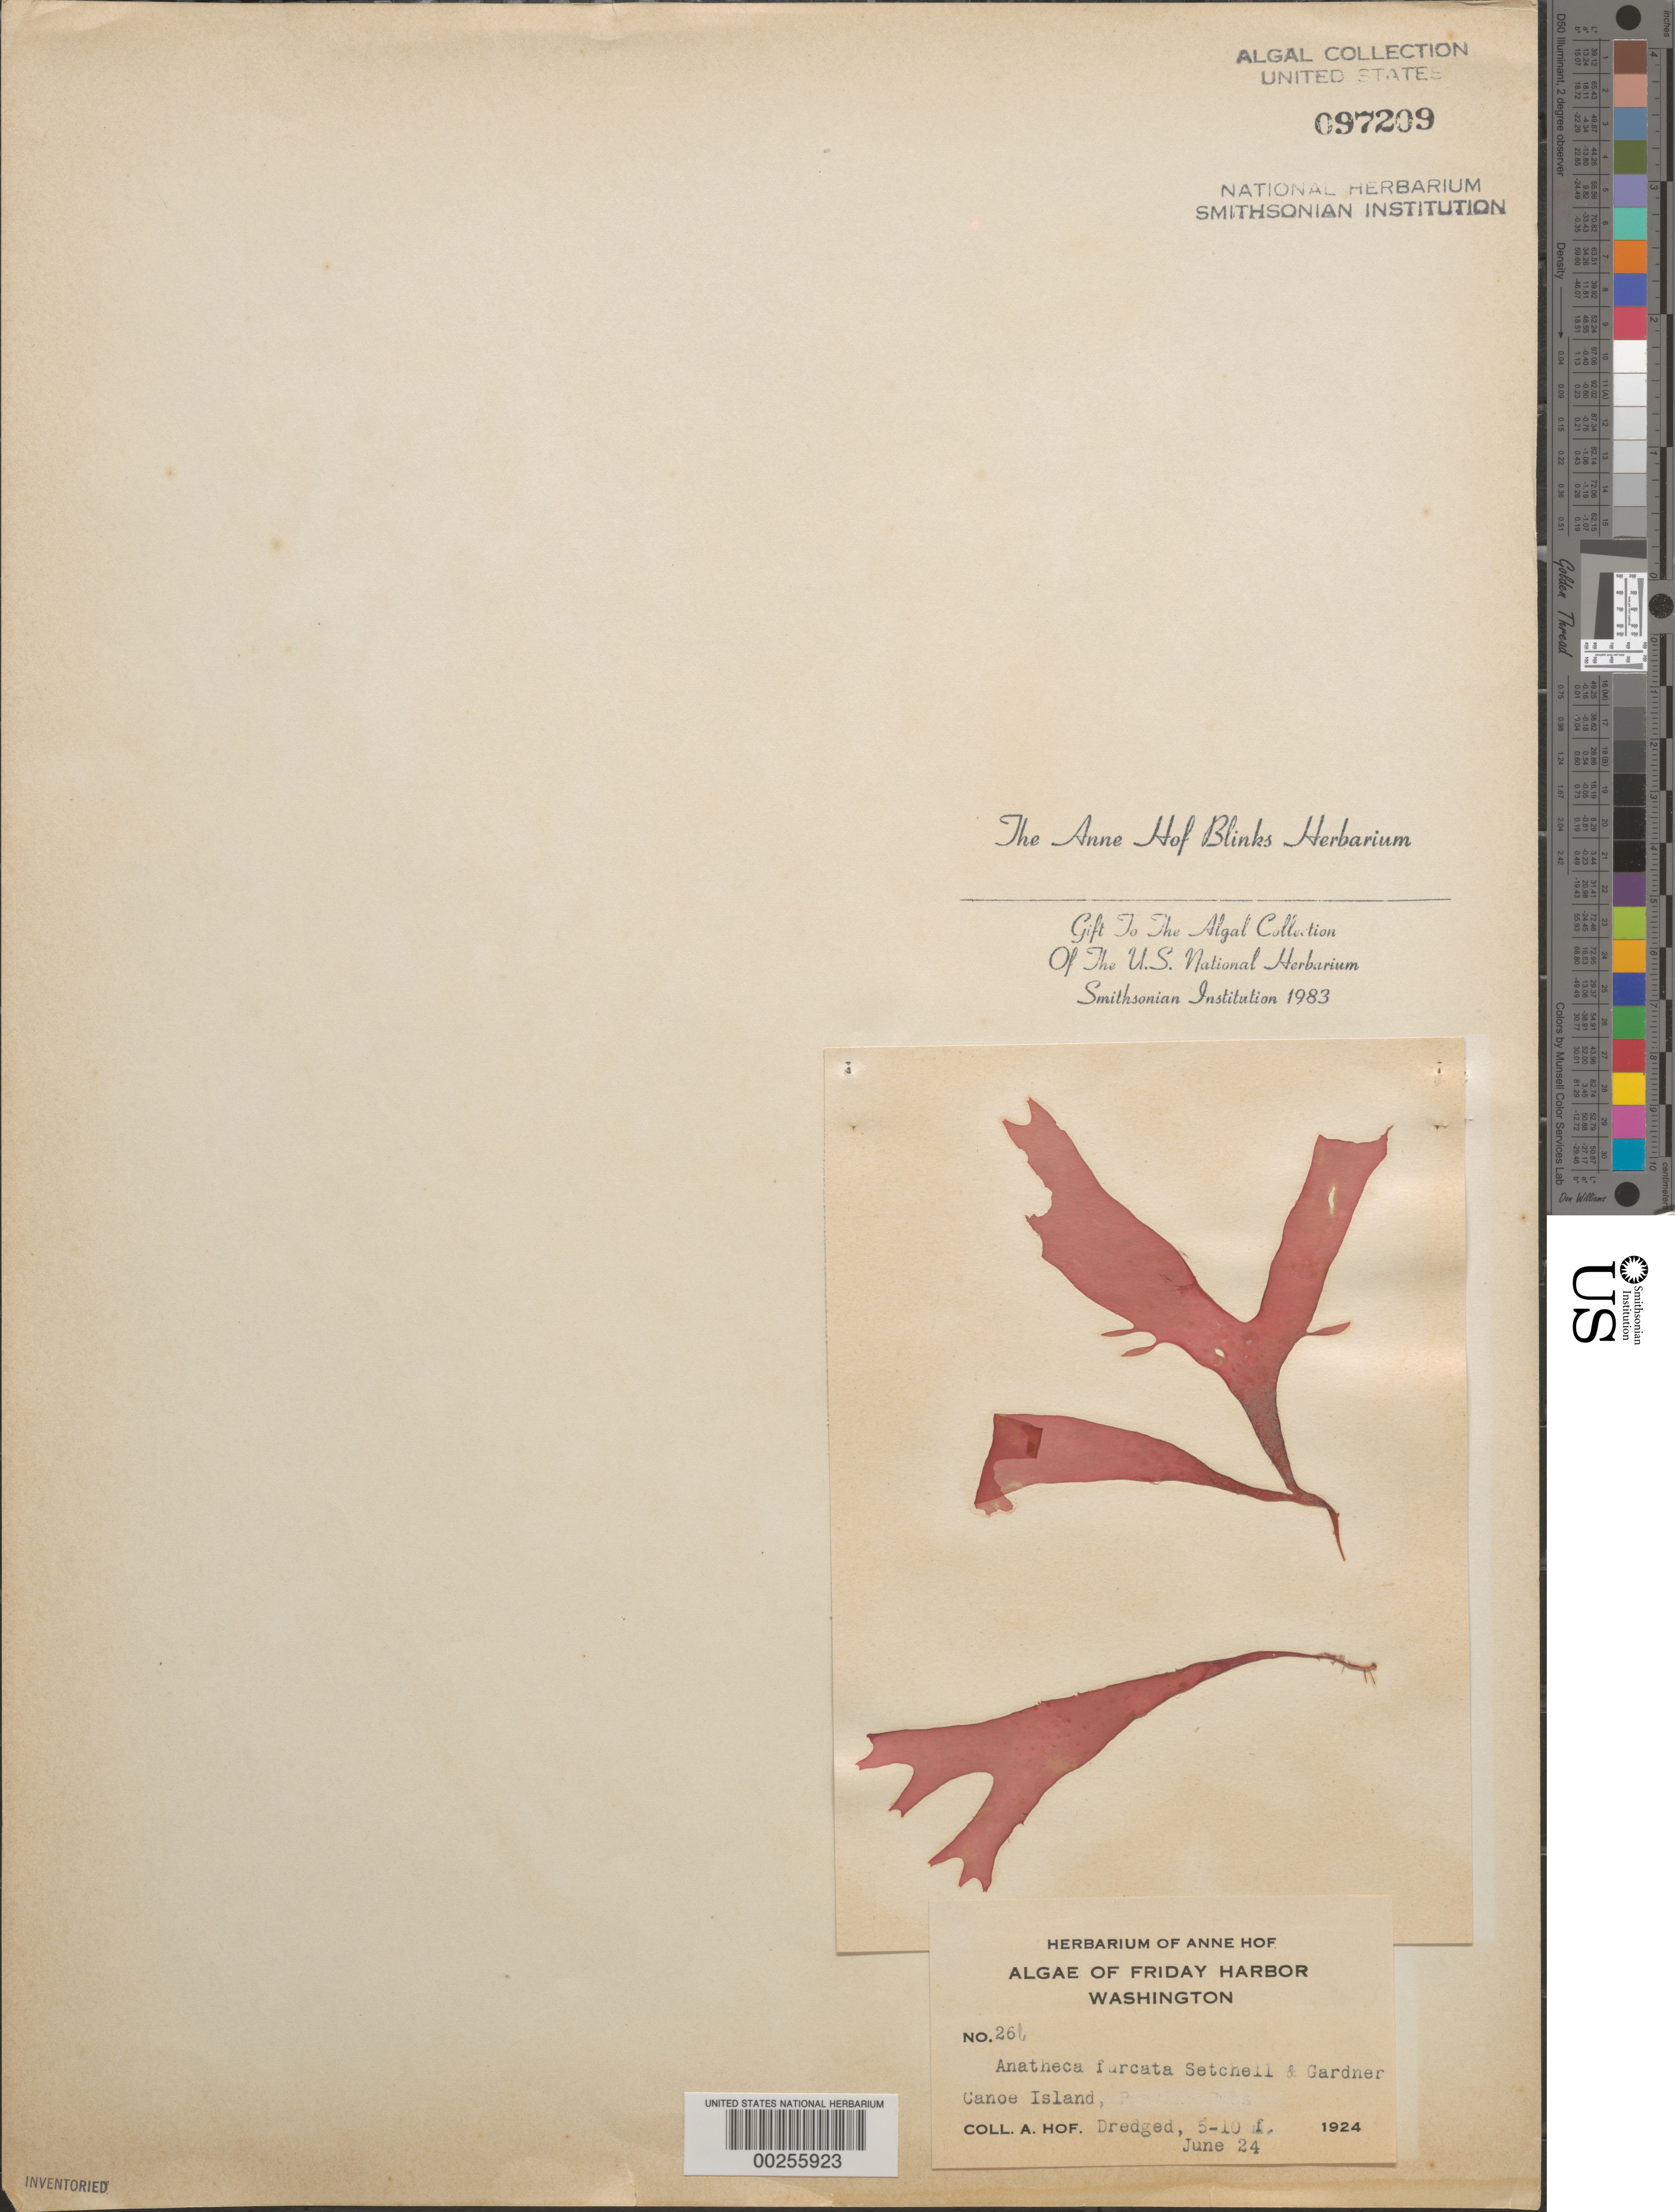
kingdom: Plantae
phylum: Rhodophyta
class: Florideophyceae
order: Gigartinales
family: Solieriaceae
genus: Sarcodiotheca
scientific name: Sarcodiotheca furcata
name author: (Setch. & N.L. Gardner) Kylin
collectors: A. Blinks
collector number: AHB 26b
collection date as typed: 24 Jun 1924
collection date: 1924-06-24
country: United States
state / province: Washington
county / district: San Juan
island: Canoe Island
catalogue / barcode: US 97209